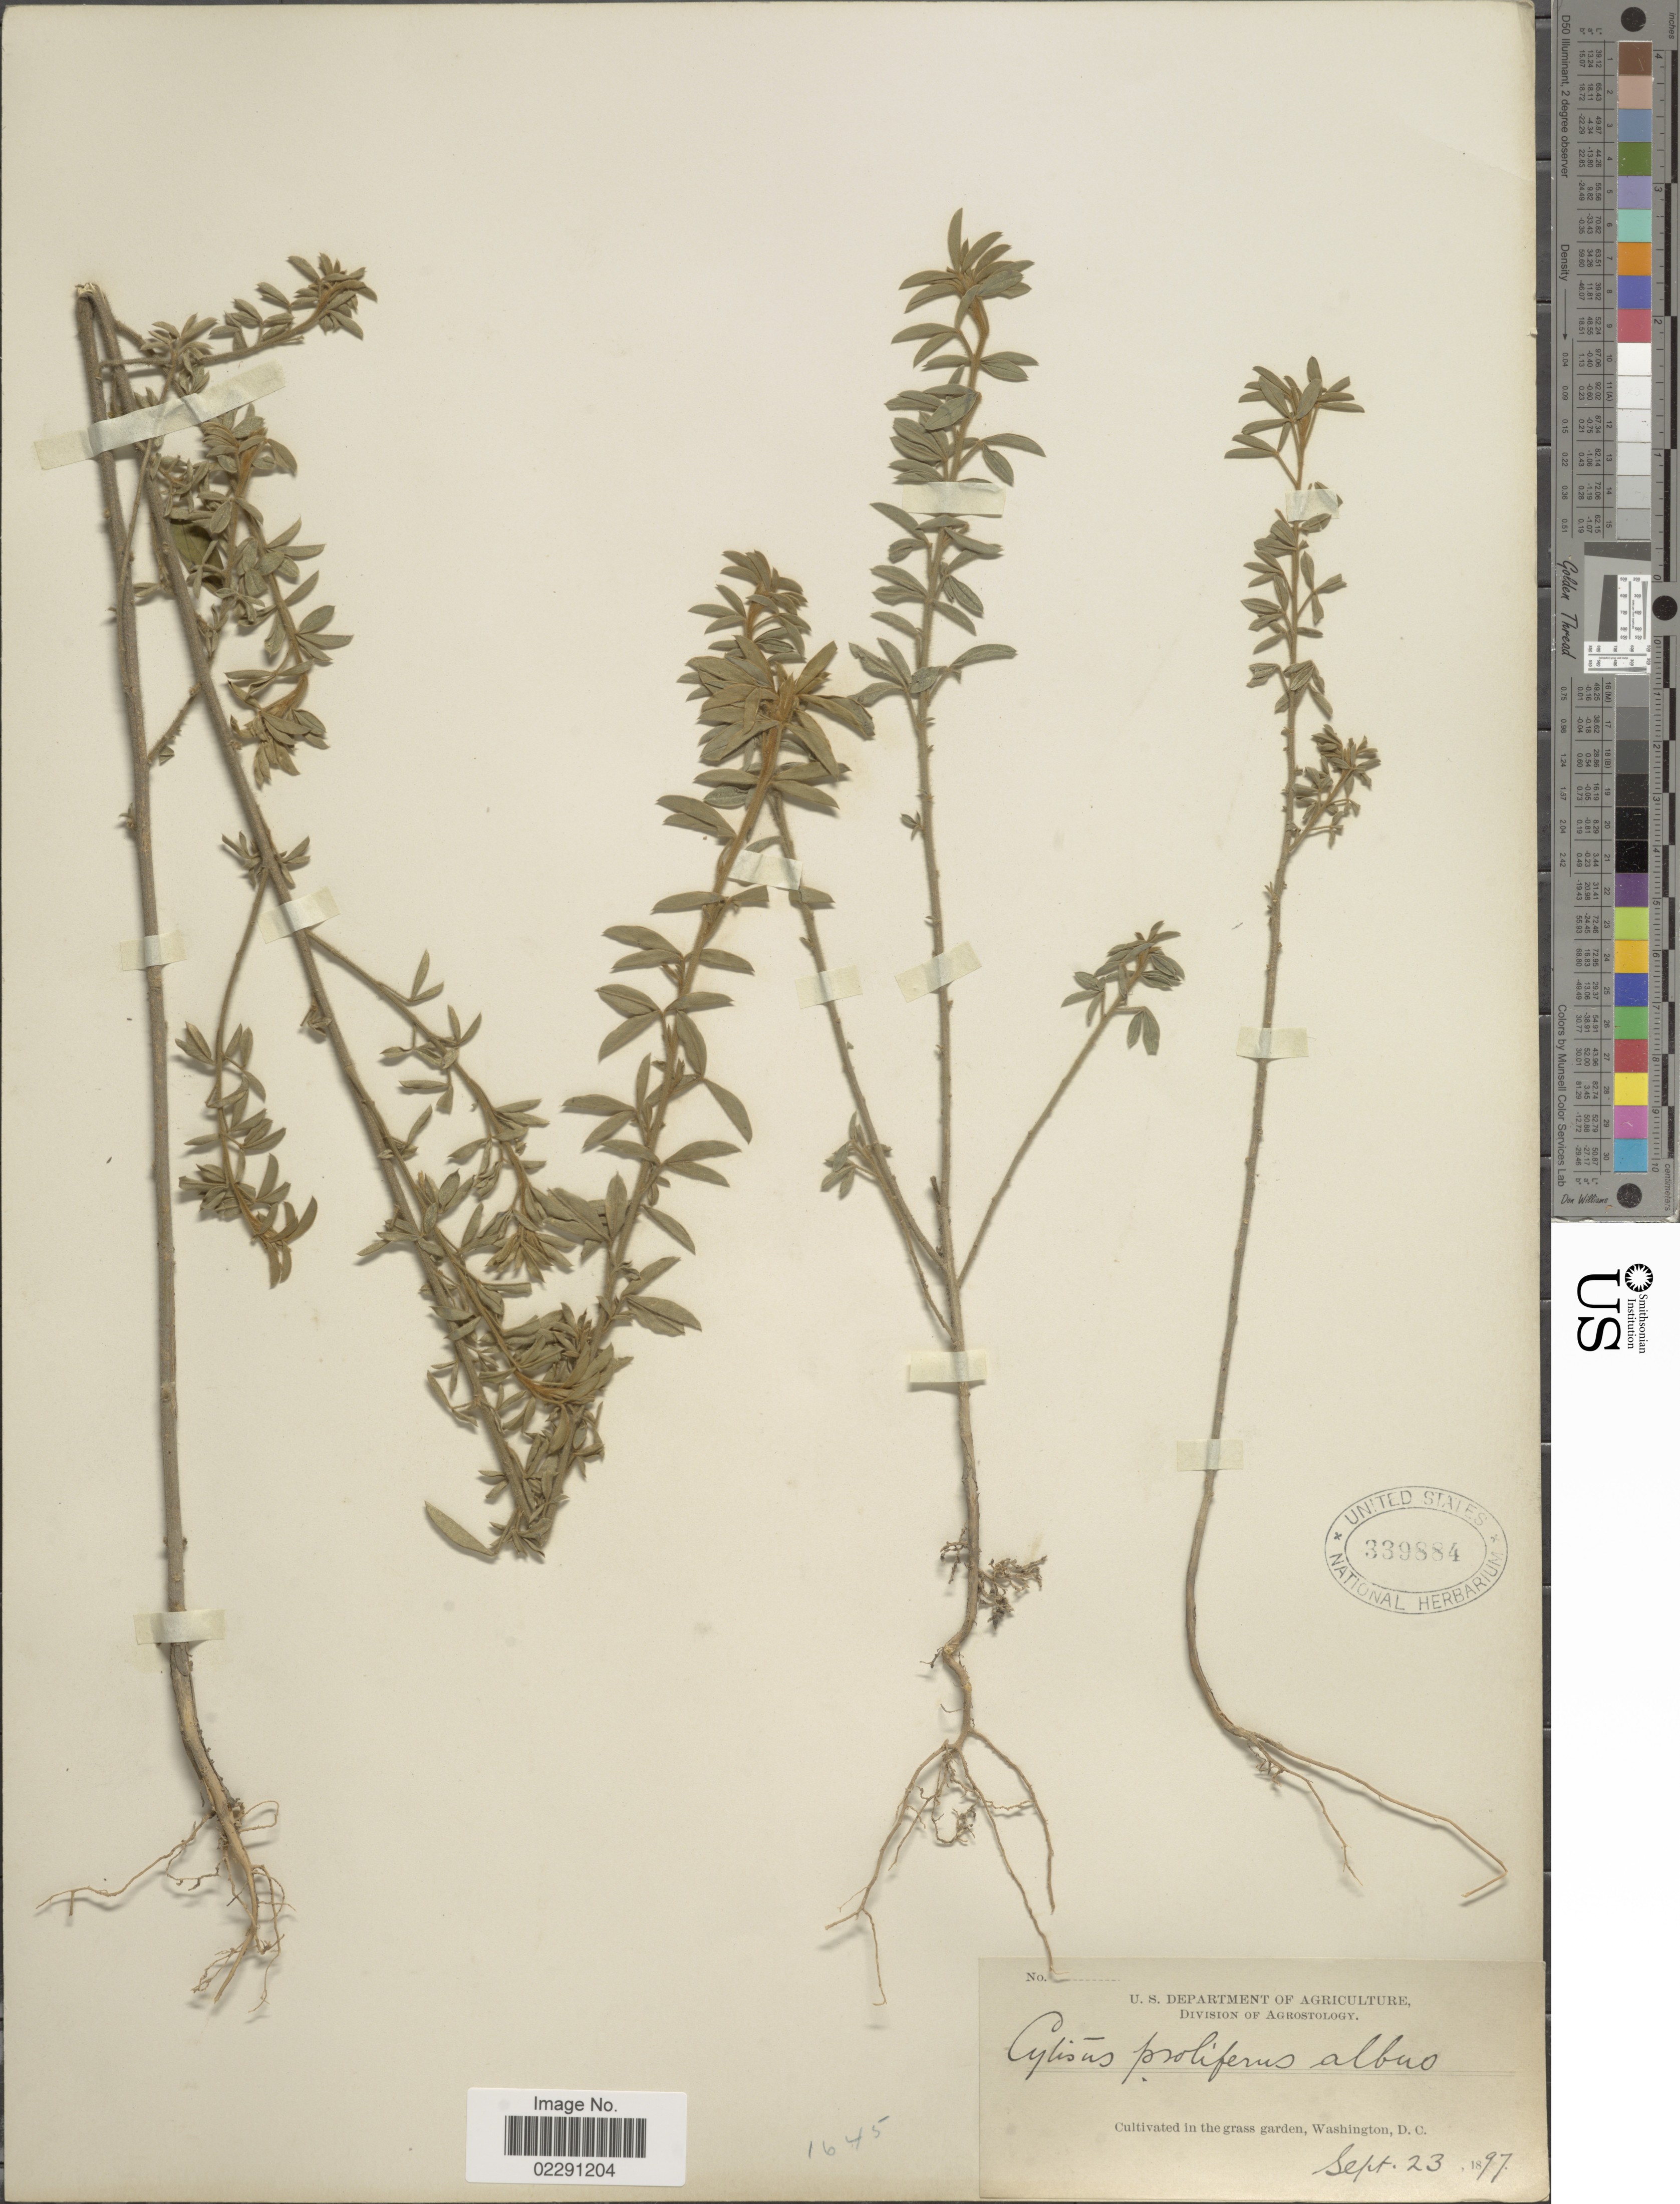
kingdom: Plantae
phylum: Tracheophyta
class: Magnoliopsida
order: Fabales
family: Fabaceae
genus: Cytisus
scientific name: Cytisus albus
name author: Hacq.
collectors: U.S. Department of Agriculture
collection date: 1897-09-23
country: United States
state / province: District of Columbia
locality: Cultivated in the grass, Washington, D.C.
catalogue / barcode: US 339884